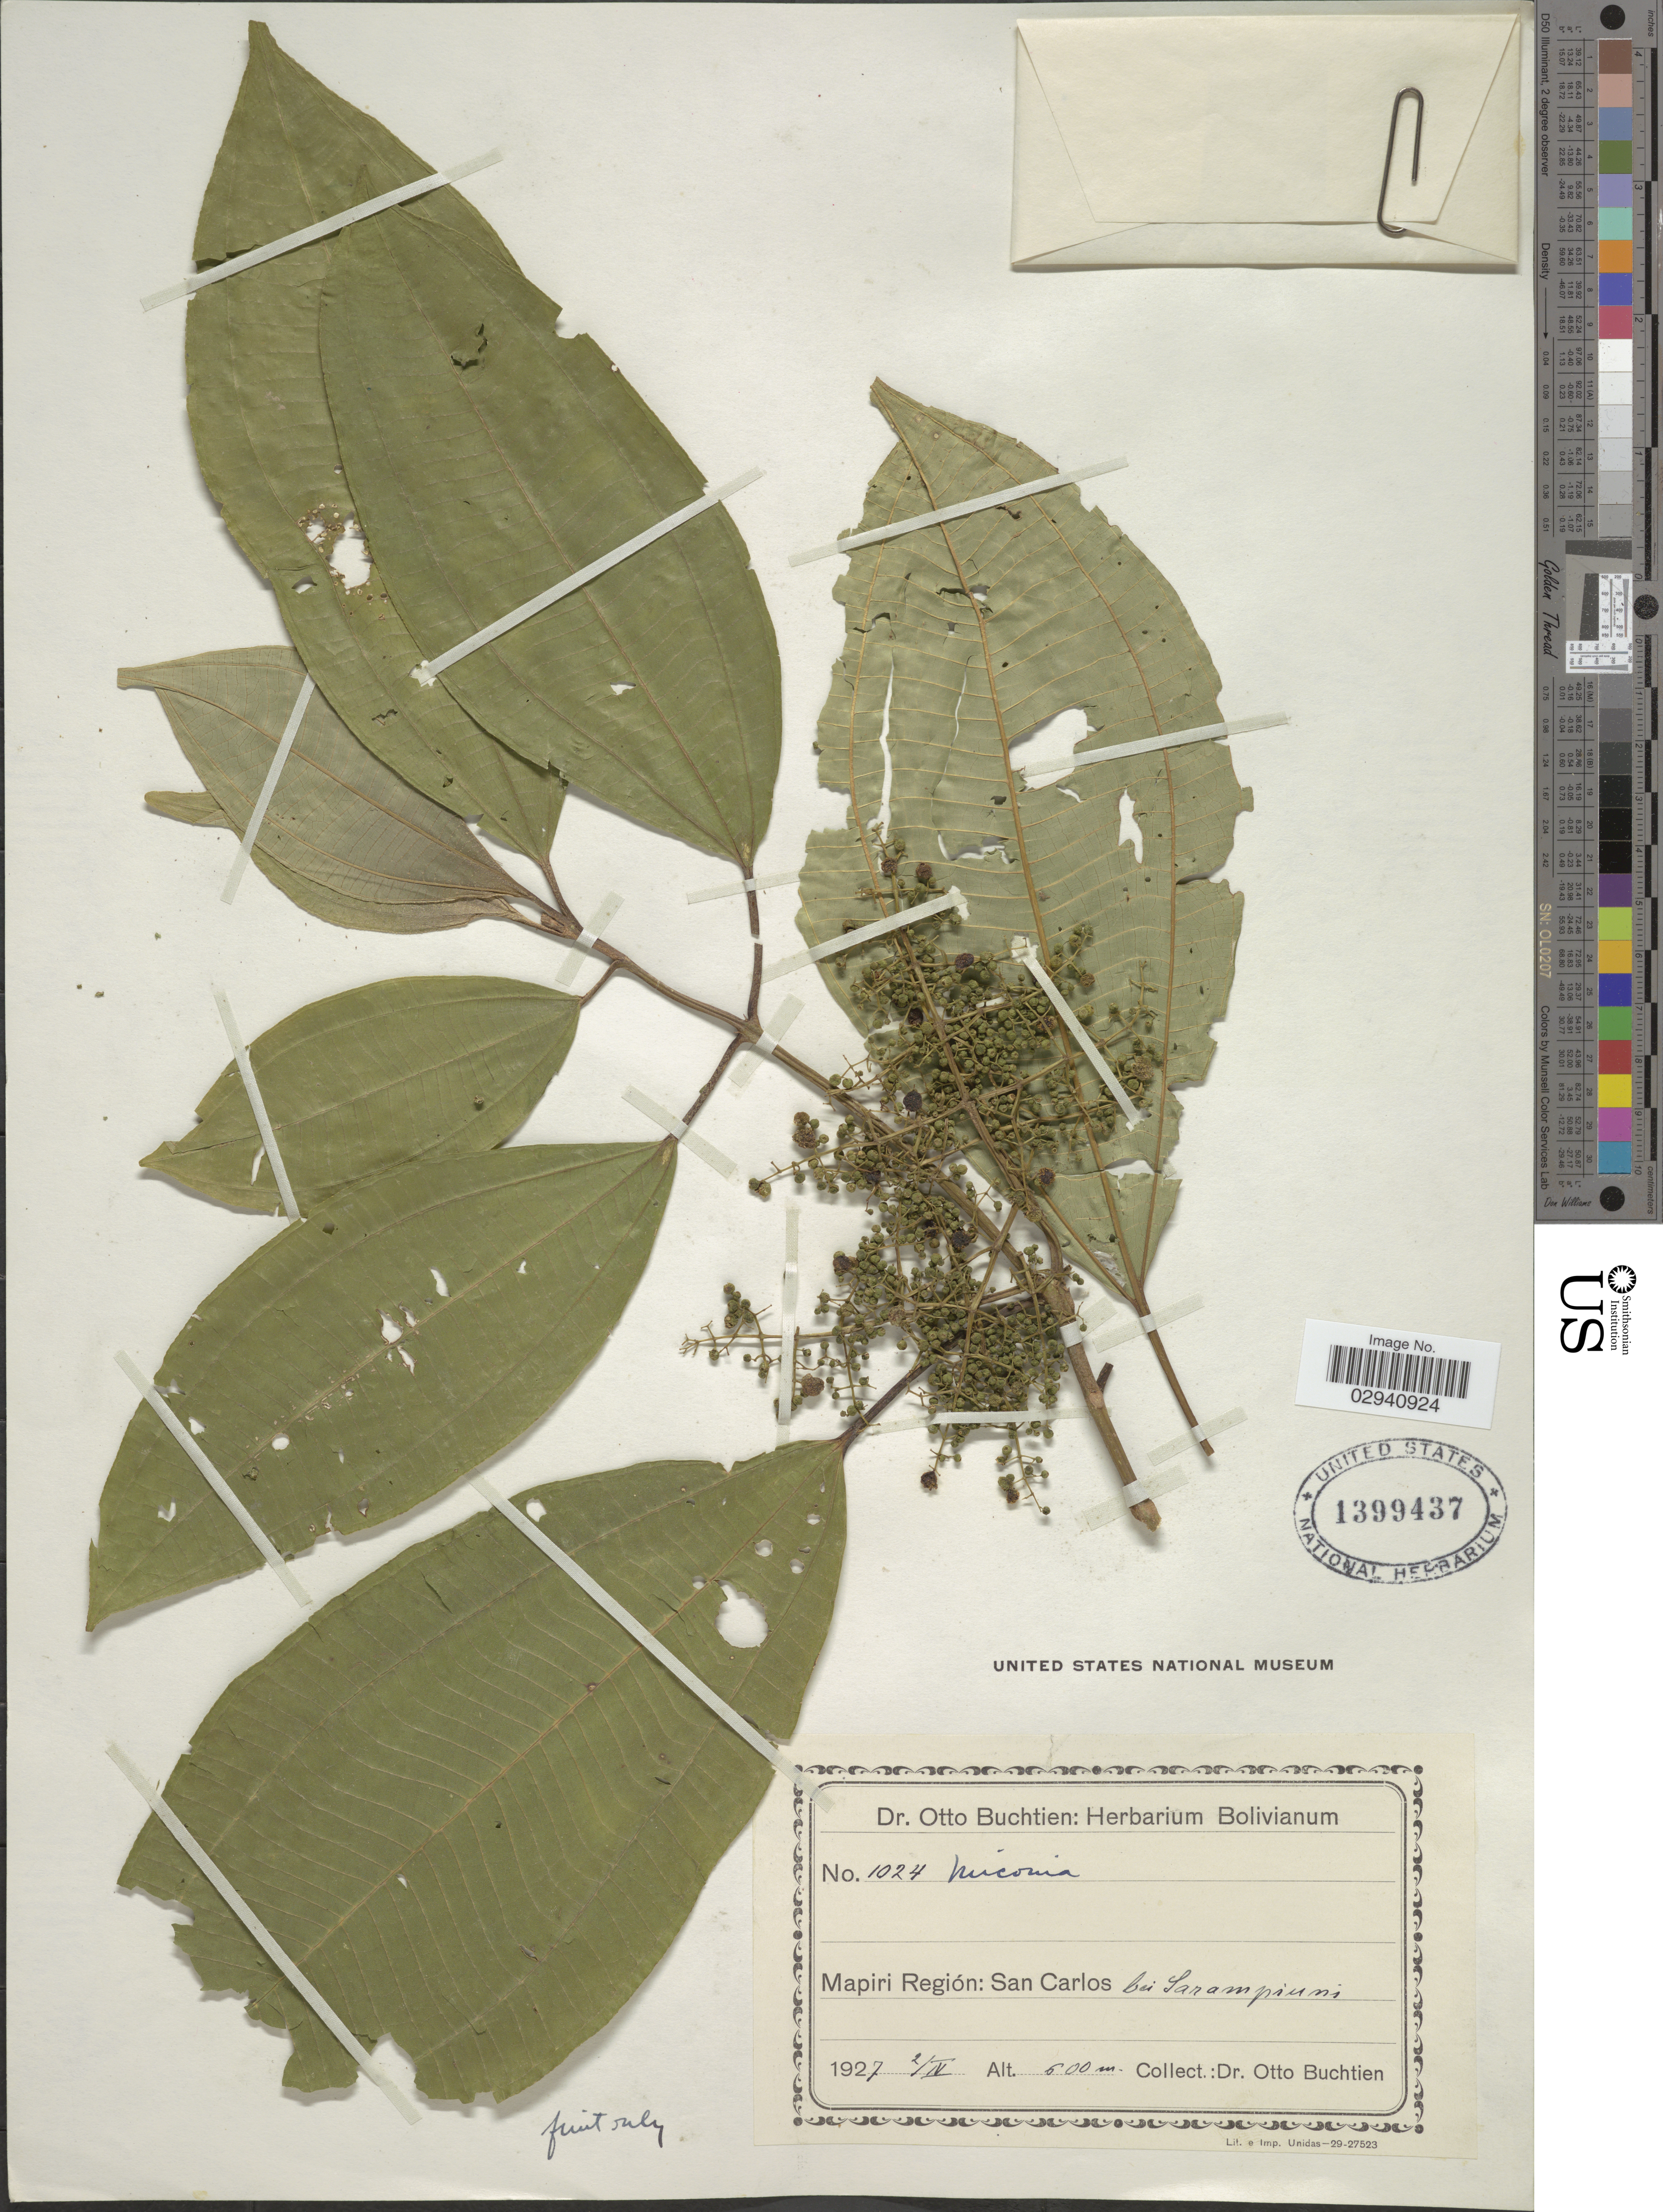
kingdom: Plantae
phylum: Tracheophyta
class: Magnoliopsida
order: Myrtales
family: Melastomataceae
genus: Miconia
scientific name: Miconia micrantha Pittier, nom. illeg.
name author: Pittier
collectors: O. Buchtien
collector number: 1024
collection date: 1927-04-02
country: Bolivia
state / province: La Paz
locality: Región de Mapiri: San Carlos, bei Sarampiuni.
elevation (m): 600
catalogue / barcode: US 1399437